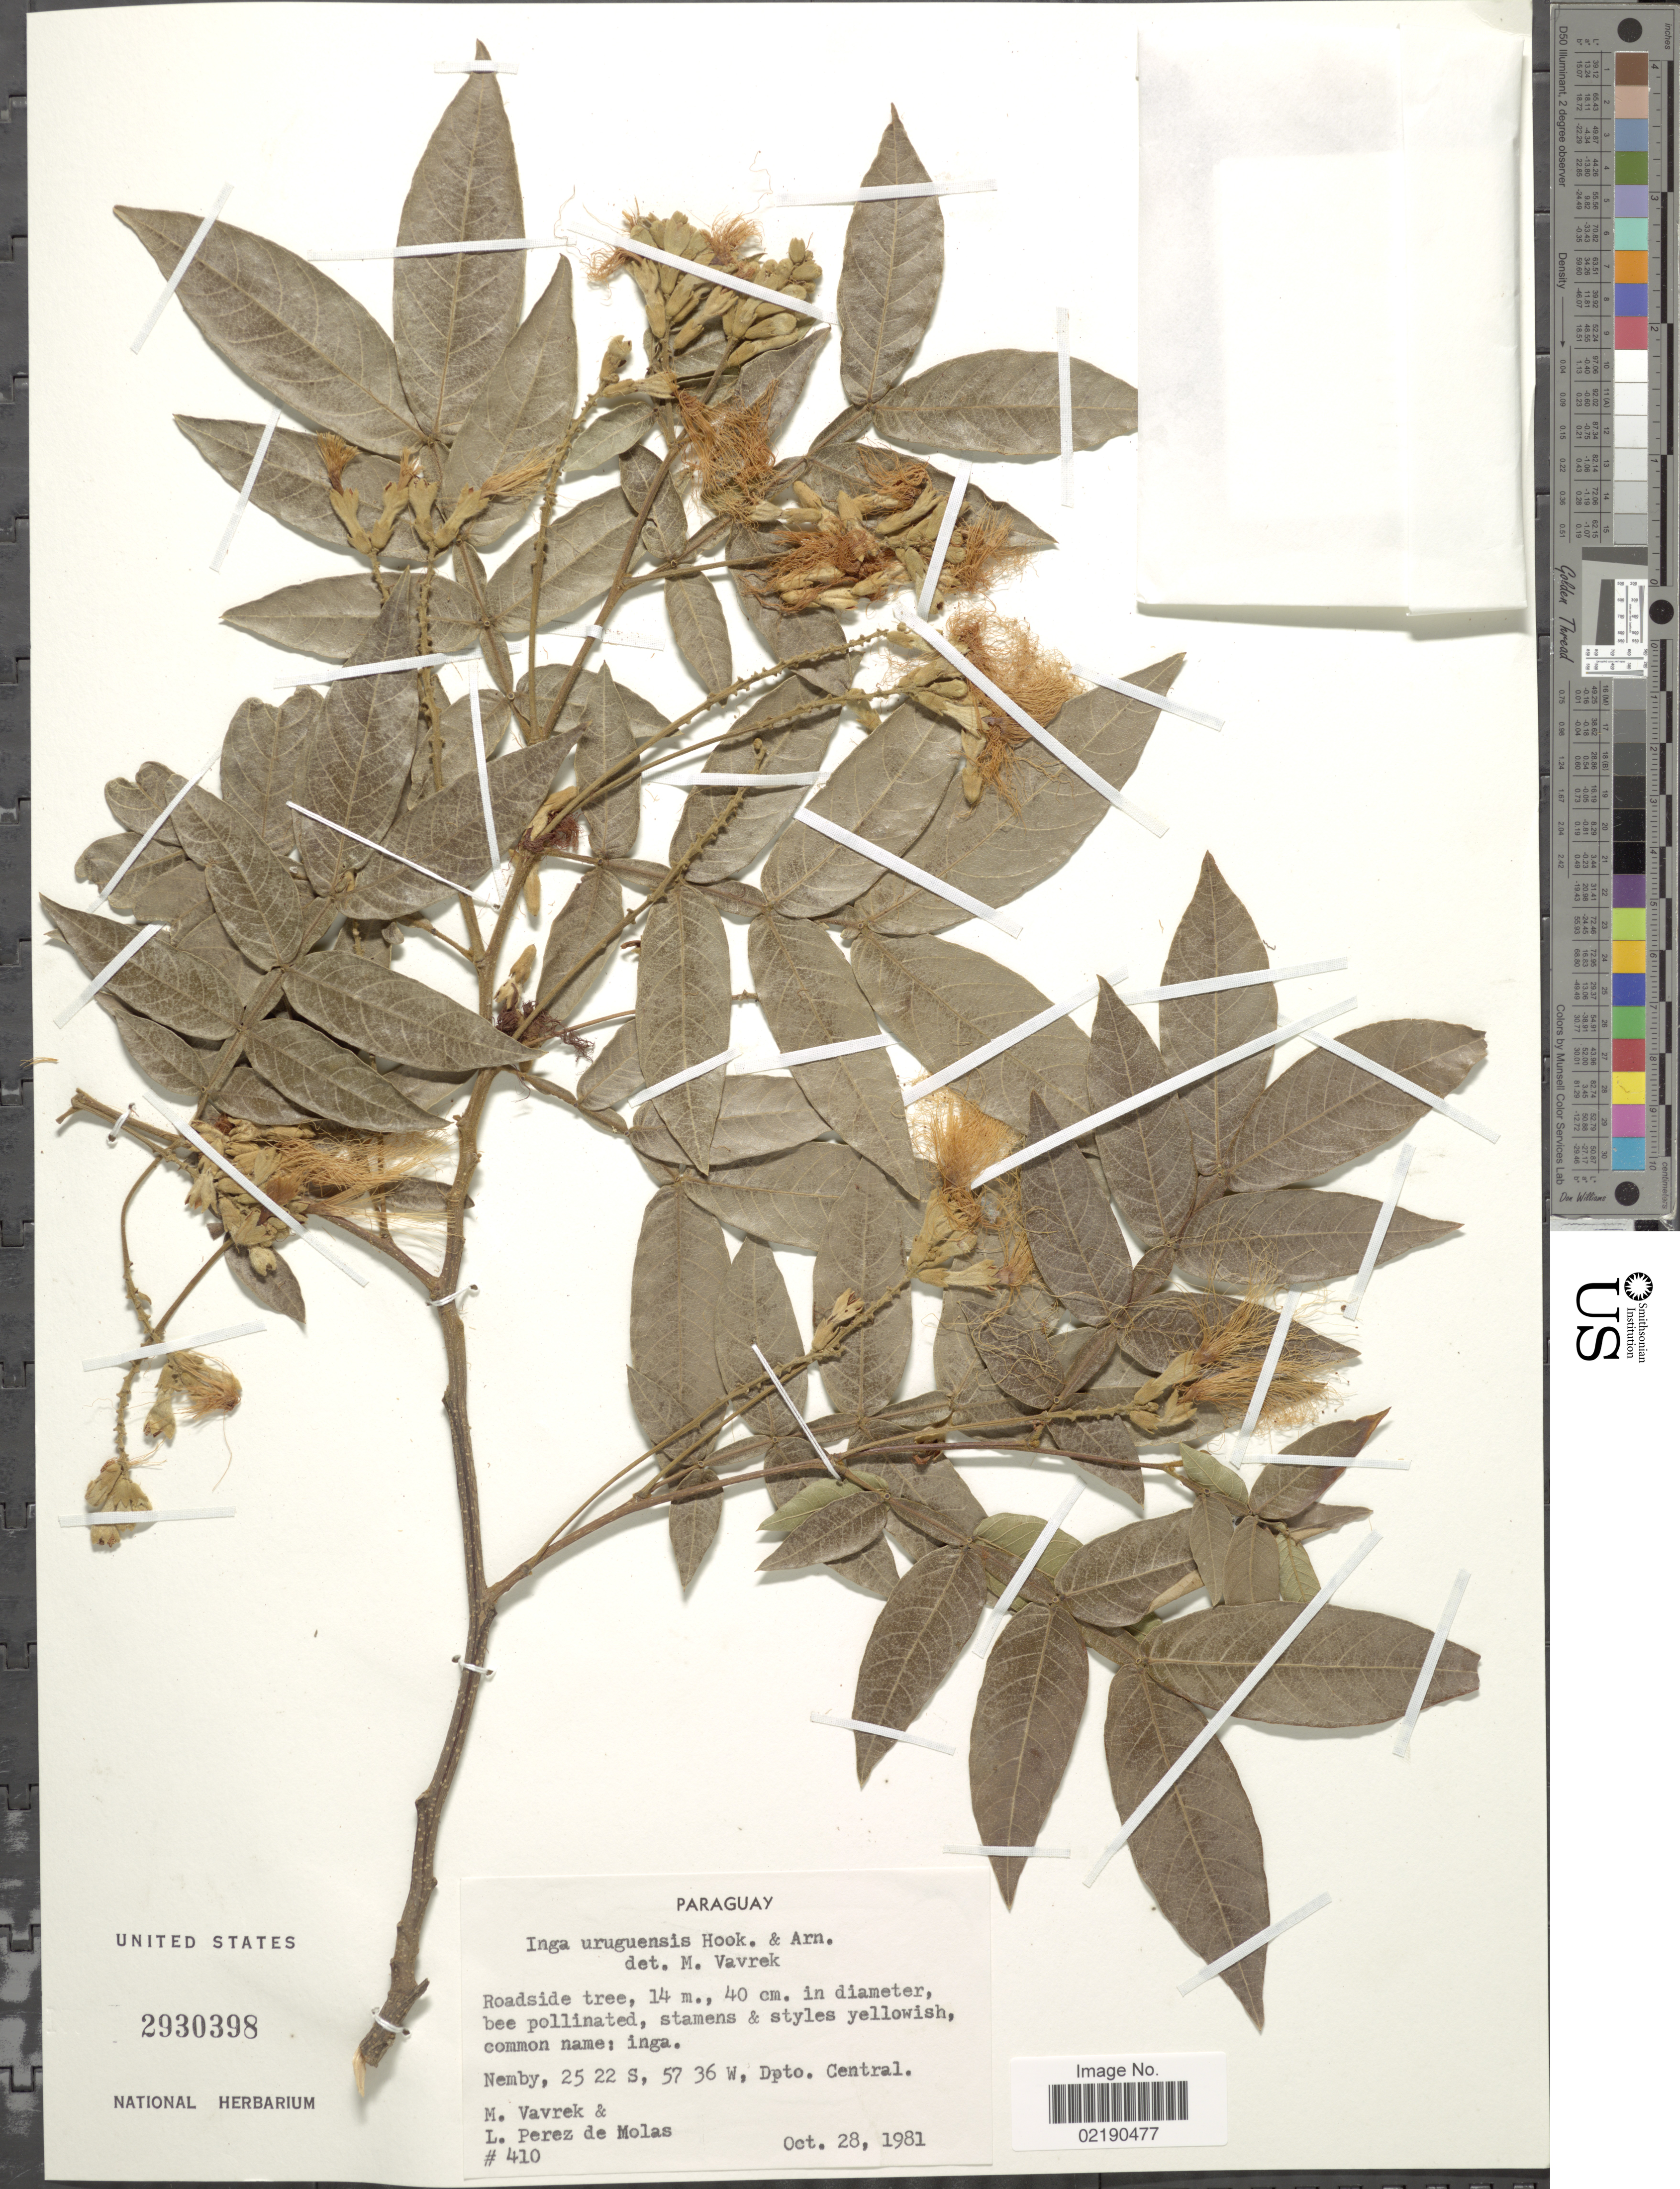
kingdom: Plantae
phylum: Tracheophyta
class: Magnoliopsida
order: Fabales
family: Fabaceae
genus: Inga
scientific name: Inga vera subsp. affinis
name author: (DC.) T.D. Penn.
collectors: M. Vavrek & L. Perez de Molas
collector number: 410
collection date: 1981-10-28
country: Paraguay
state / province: Central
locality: Nemby, Dpto. Central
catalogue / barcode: US 2930398